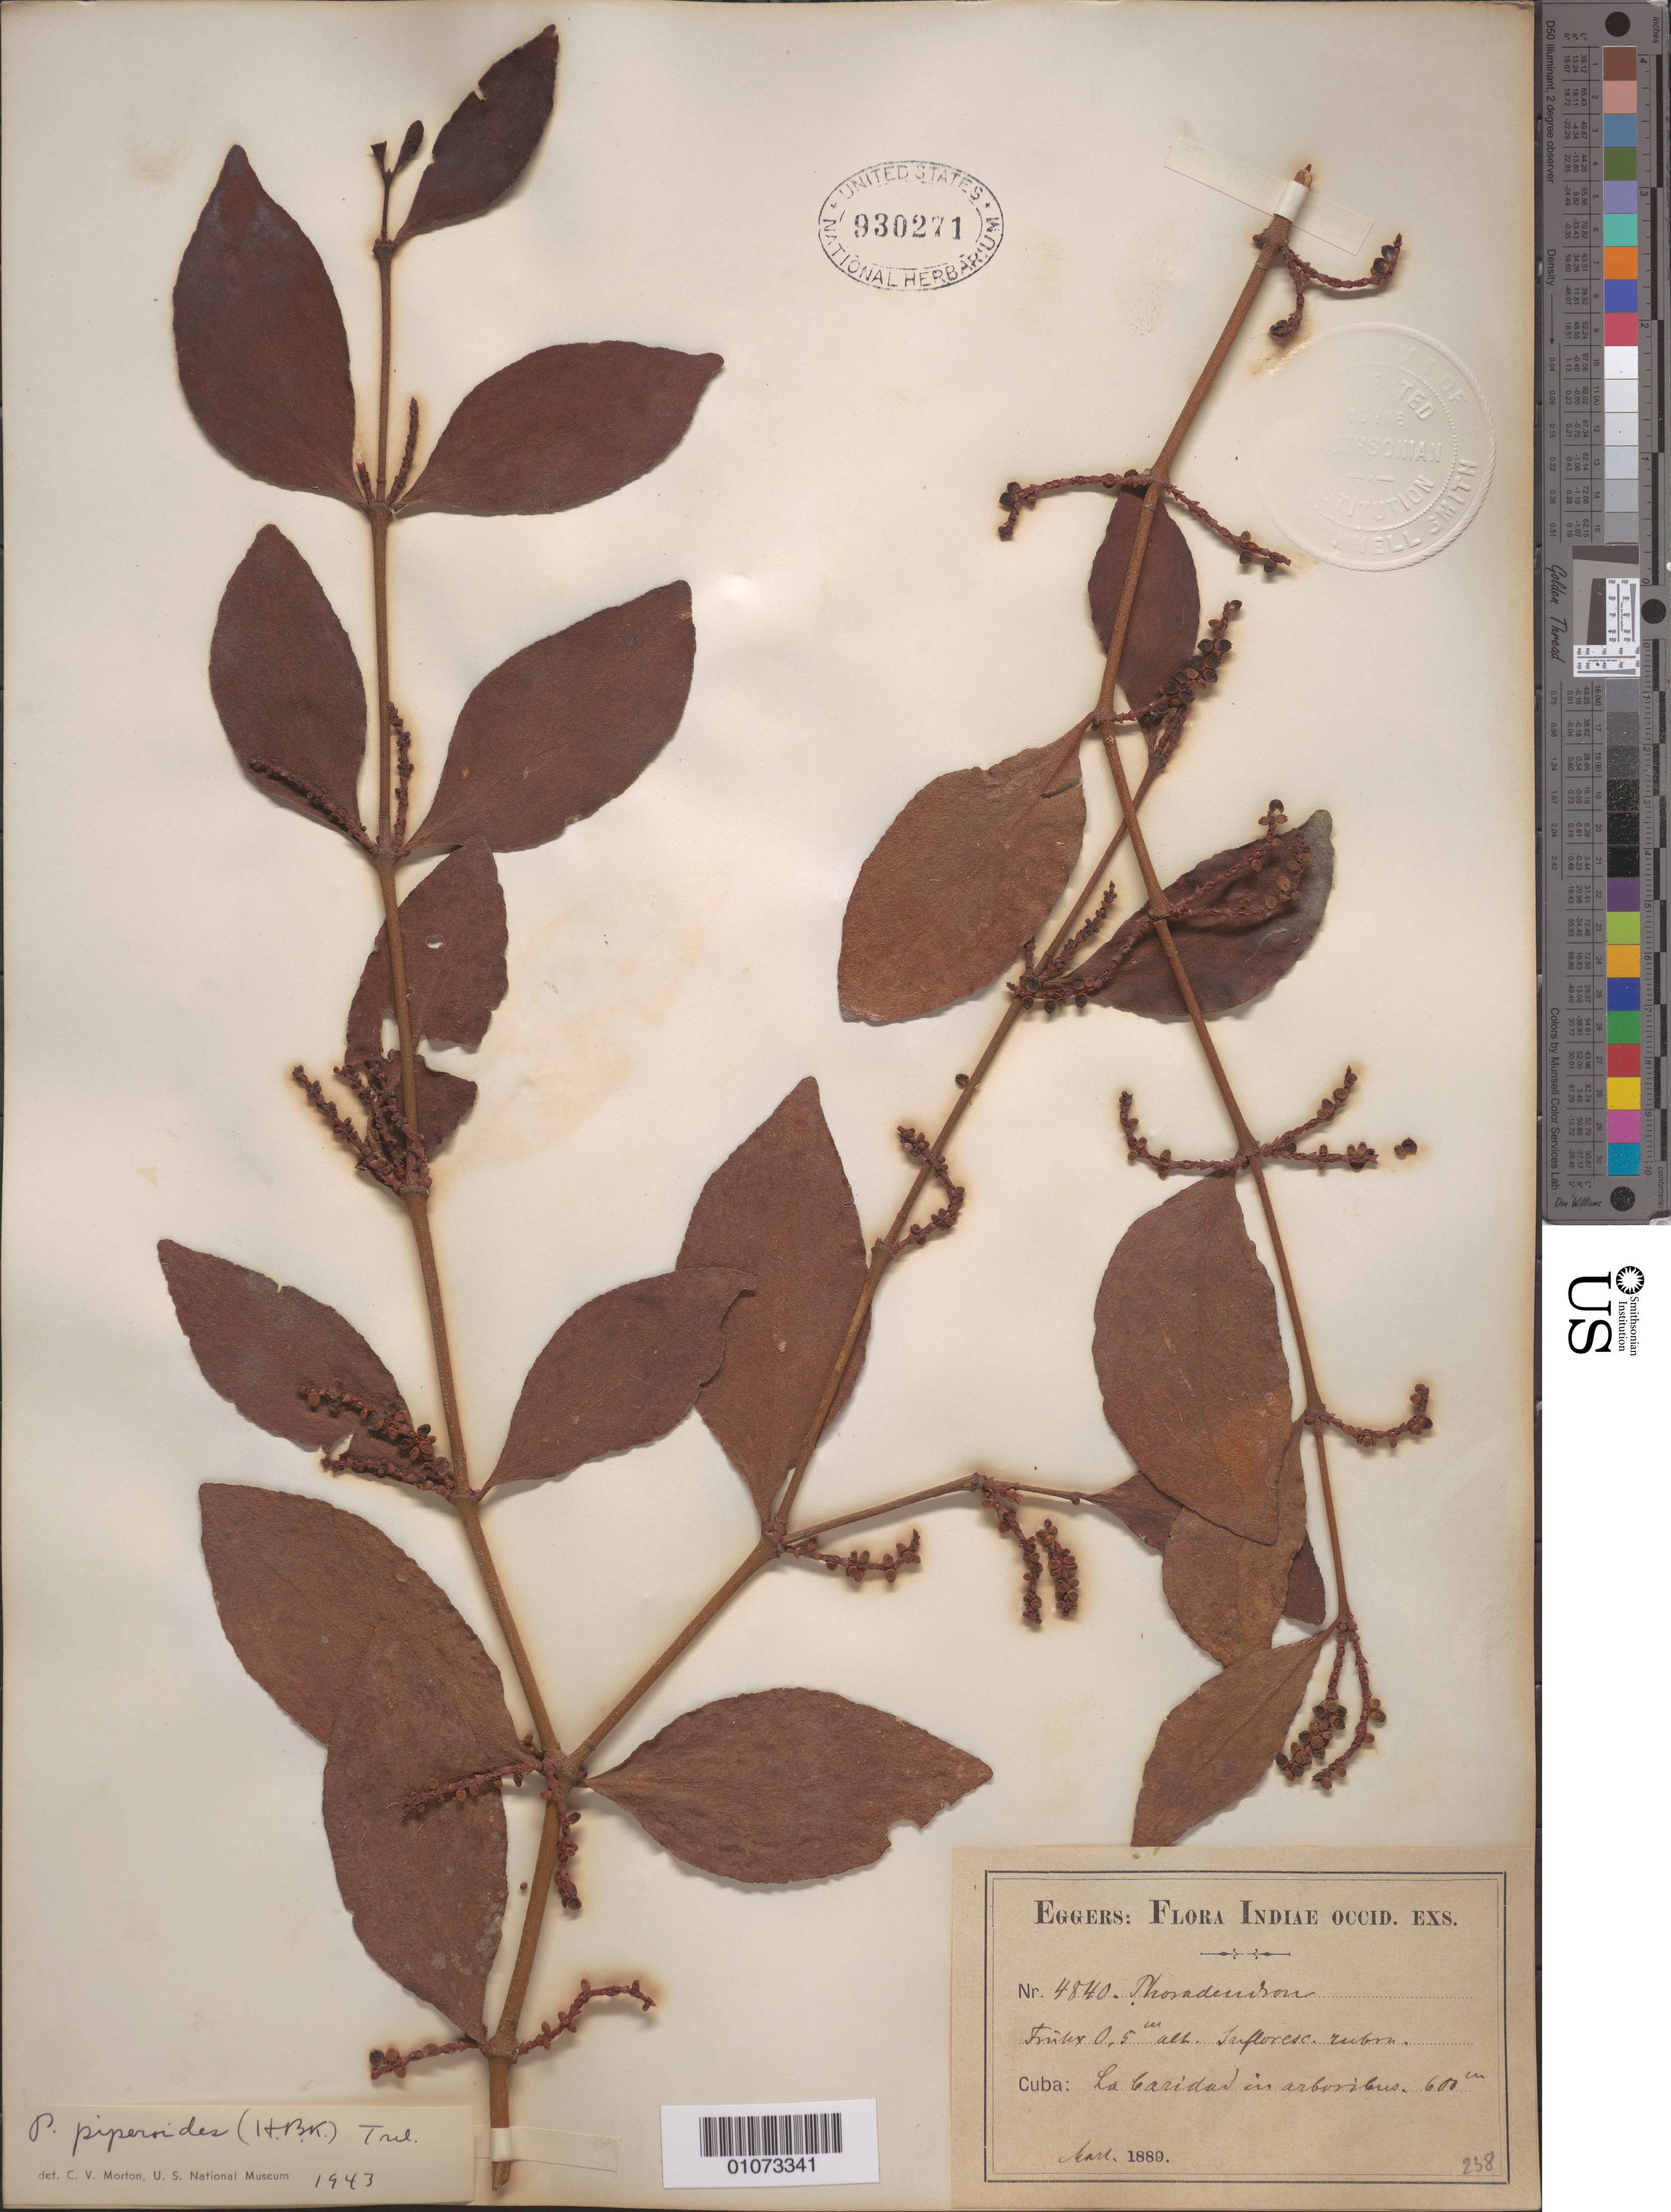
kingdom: Plantae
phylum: Tracheophyta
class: Magnoliopsida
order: Santalales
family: Viscaceae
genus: Phoradendron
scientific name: Phoradendron piperoides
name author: (Kunth) Trel.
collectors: H. F. A. von Eggers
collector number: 258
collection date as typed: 1889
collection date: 1889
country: Cuba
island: Cuba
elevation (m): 600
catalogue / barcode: US 930271